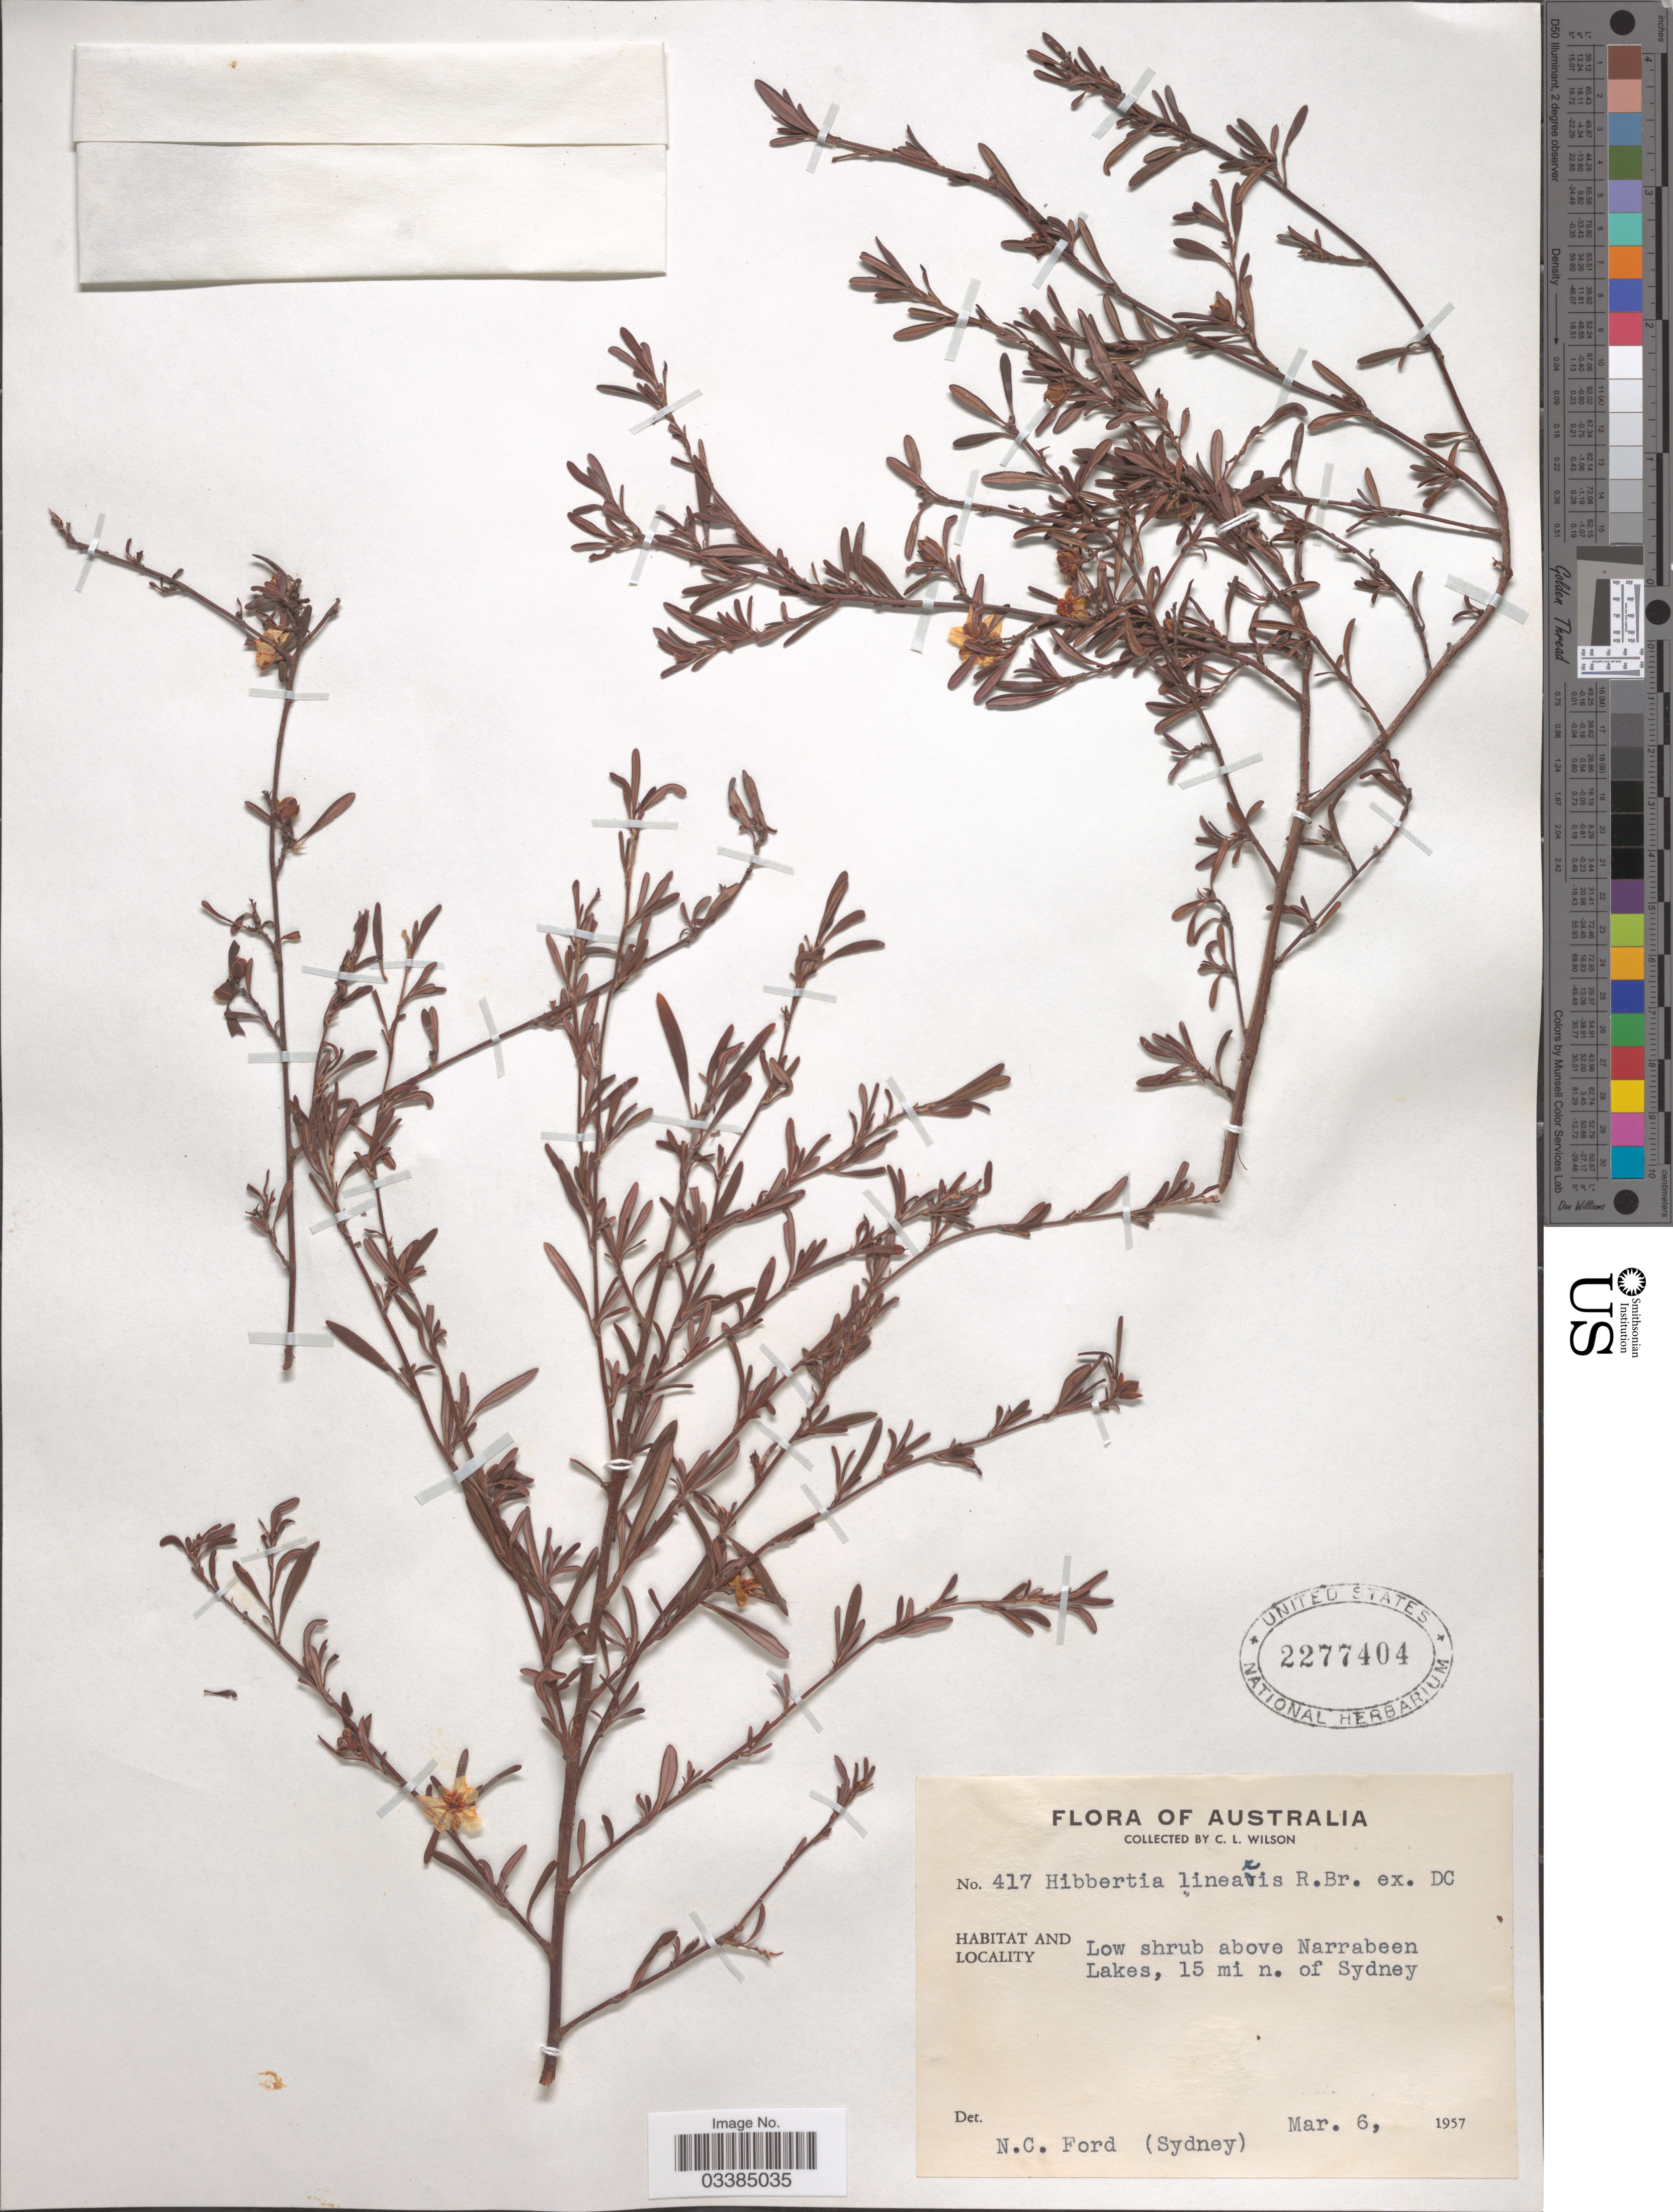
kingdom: Plantae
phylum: Tracheophyta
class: Magnoliopsida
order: Dilleniales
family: Dilleniaceae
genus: Hibbertia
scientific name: Hibbertia linearis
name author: R. Br. ex DC.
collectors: C. L. Wilson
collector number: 417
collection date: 1957-03-06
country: Australia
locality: Low shrub above Narrabeen Lakes, 15 mi n. of Sydney.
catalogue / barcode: US 2277404